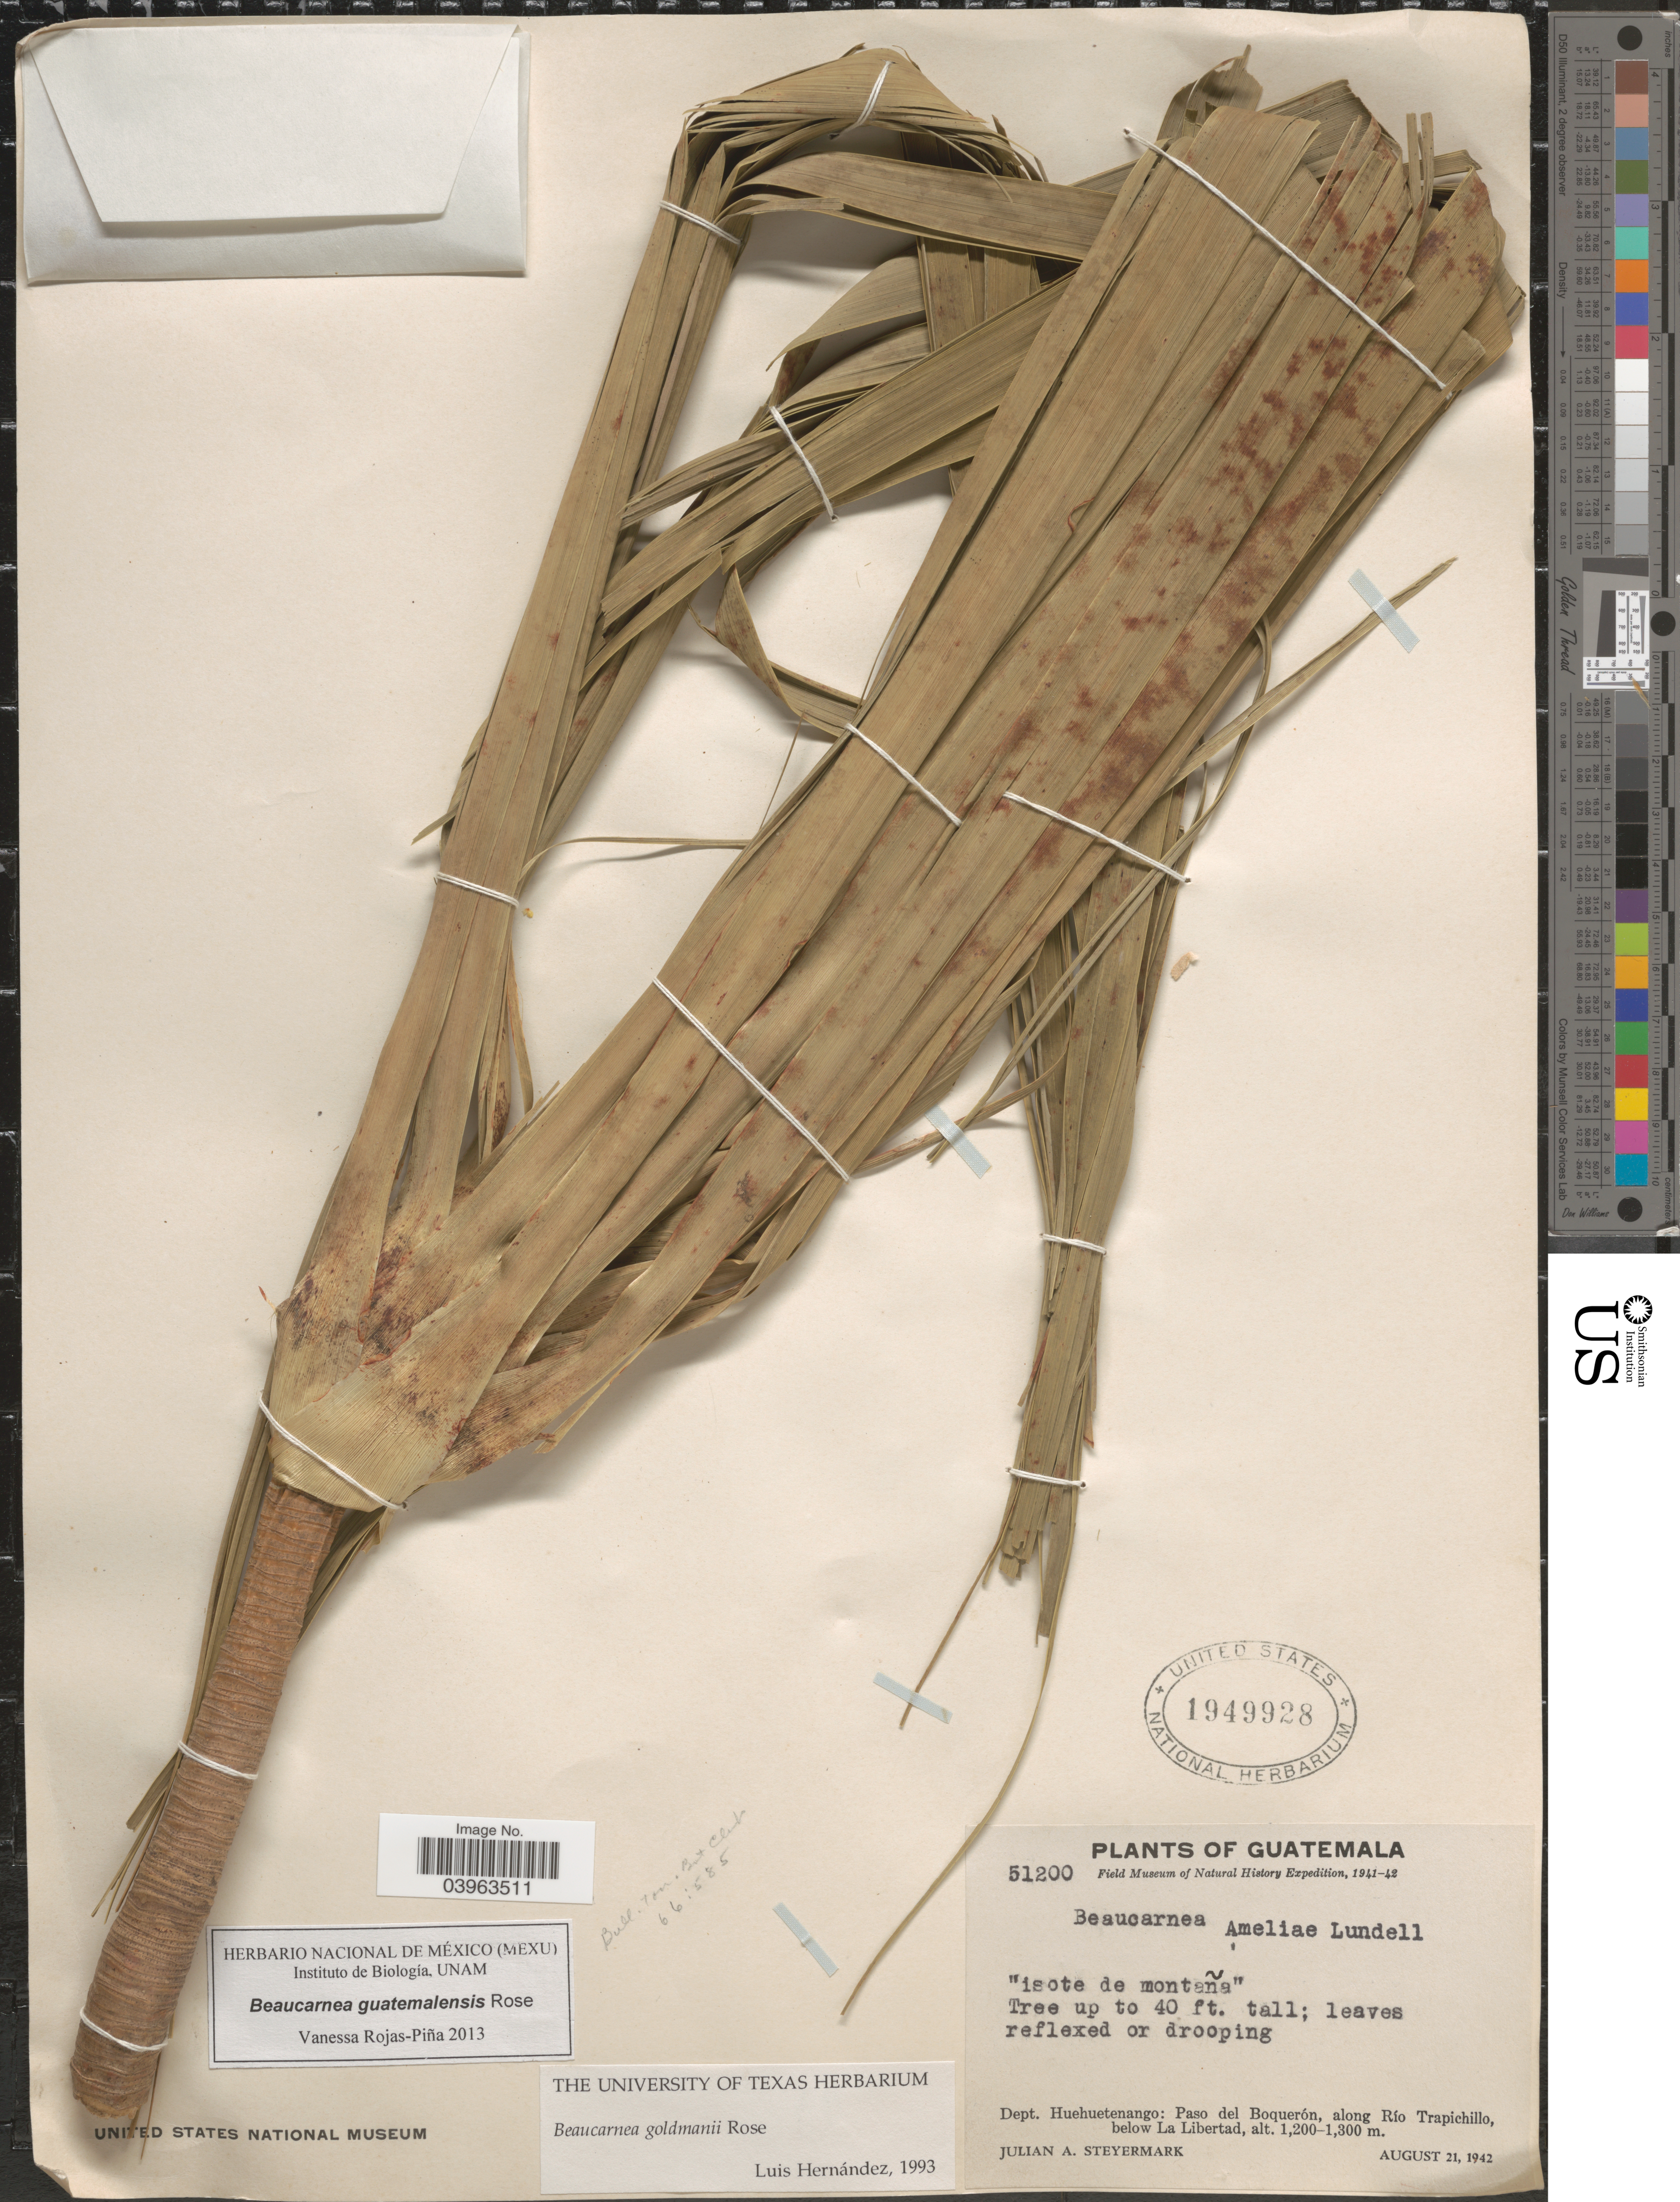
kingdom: Plantae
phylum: Tracheophyta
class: Liliopsida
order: Asparagales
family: Asparagaceae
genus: Beaucarnea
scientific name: Beaucarnea guatemalensis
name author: Rose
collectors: J. Steyermark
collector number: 51200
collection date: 1942-08-21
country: Guatemala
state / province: Huehuetenango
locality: Dept Huehuetenango: Paso del Boquerón, along Río Trapichillo, below La Libertad.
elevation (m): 1200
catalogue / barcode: US 1949928